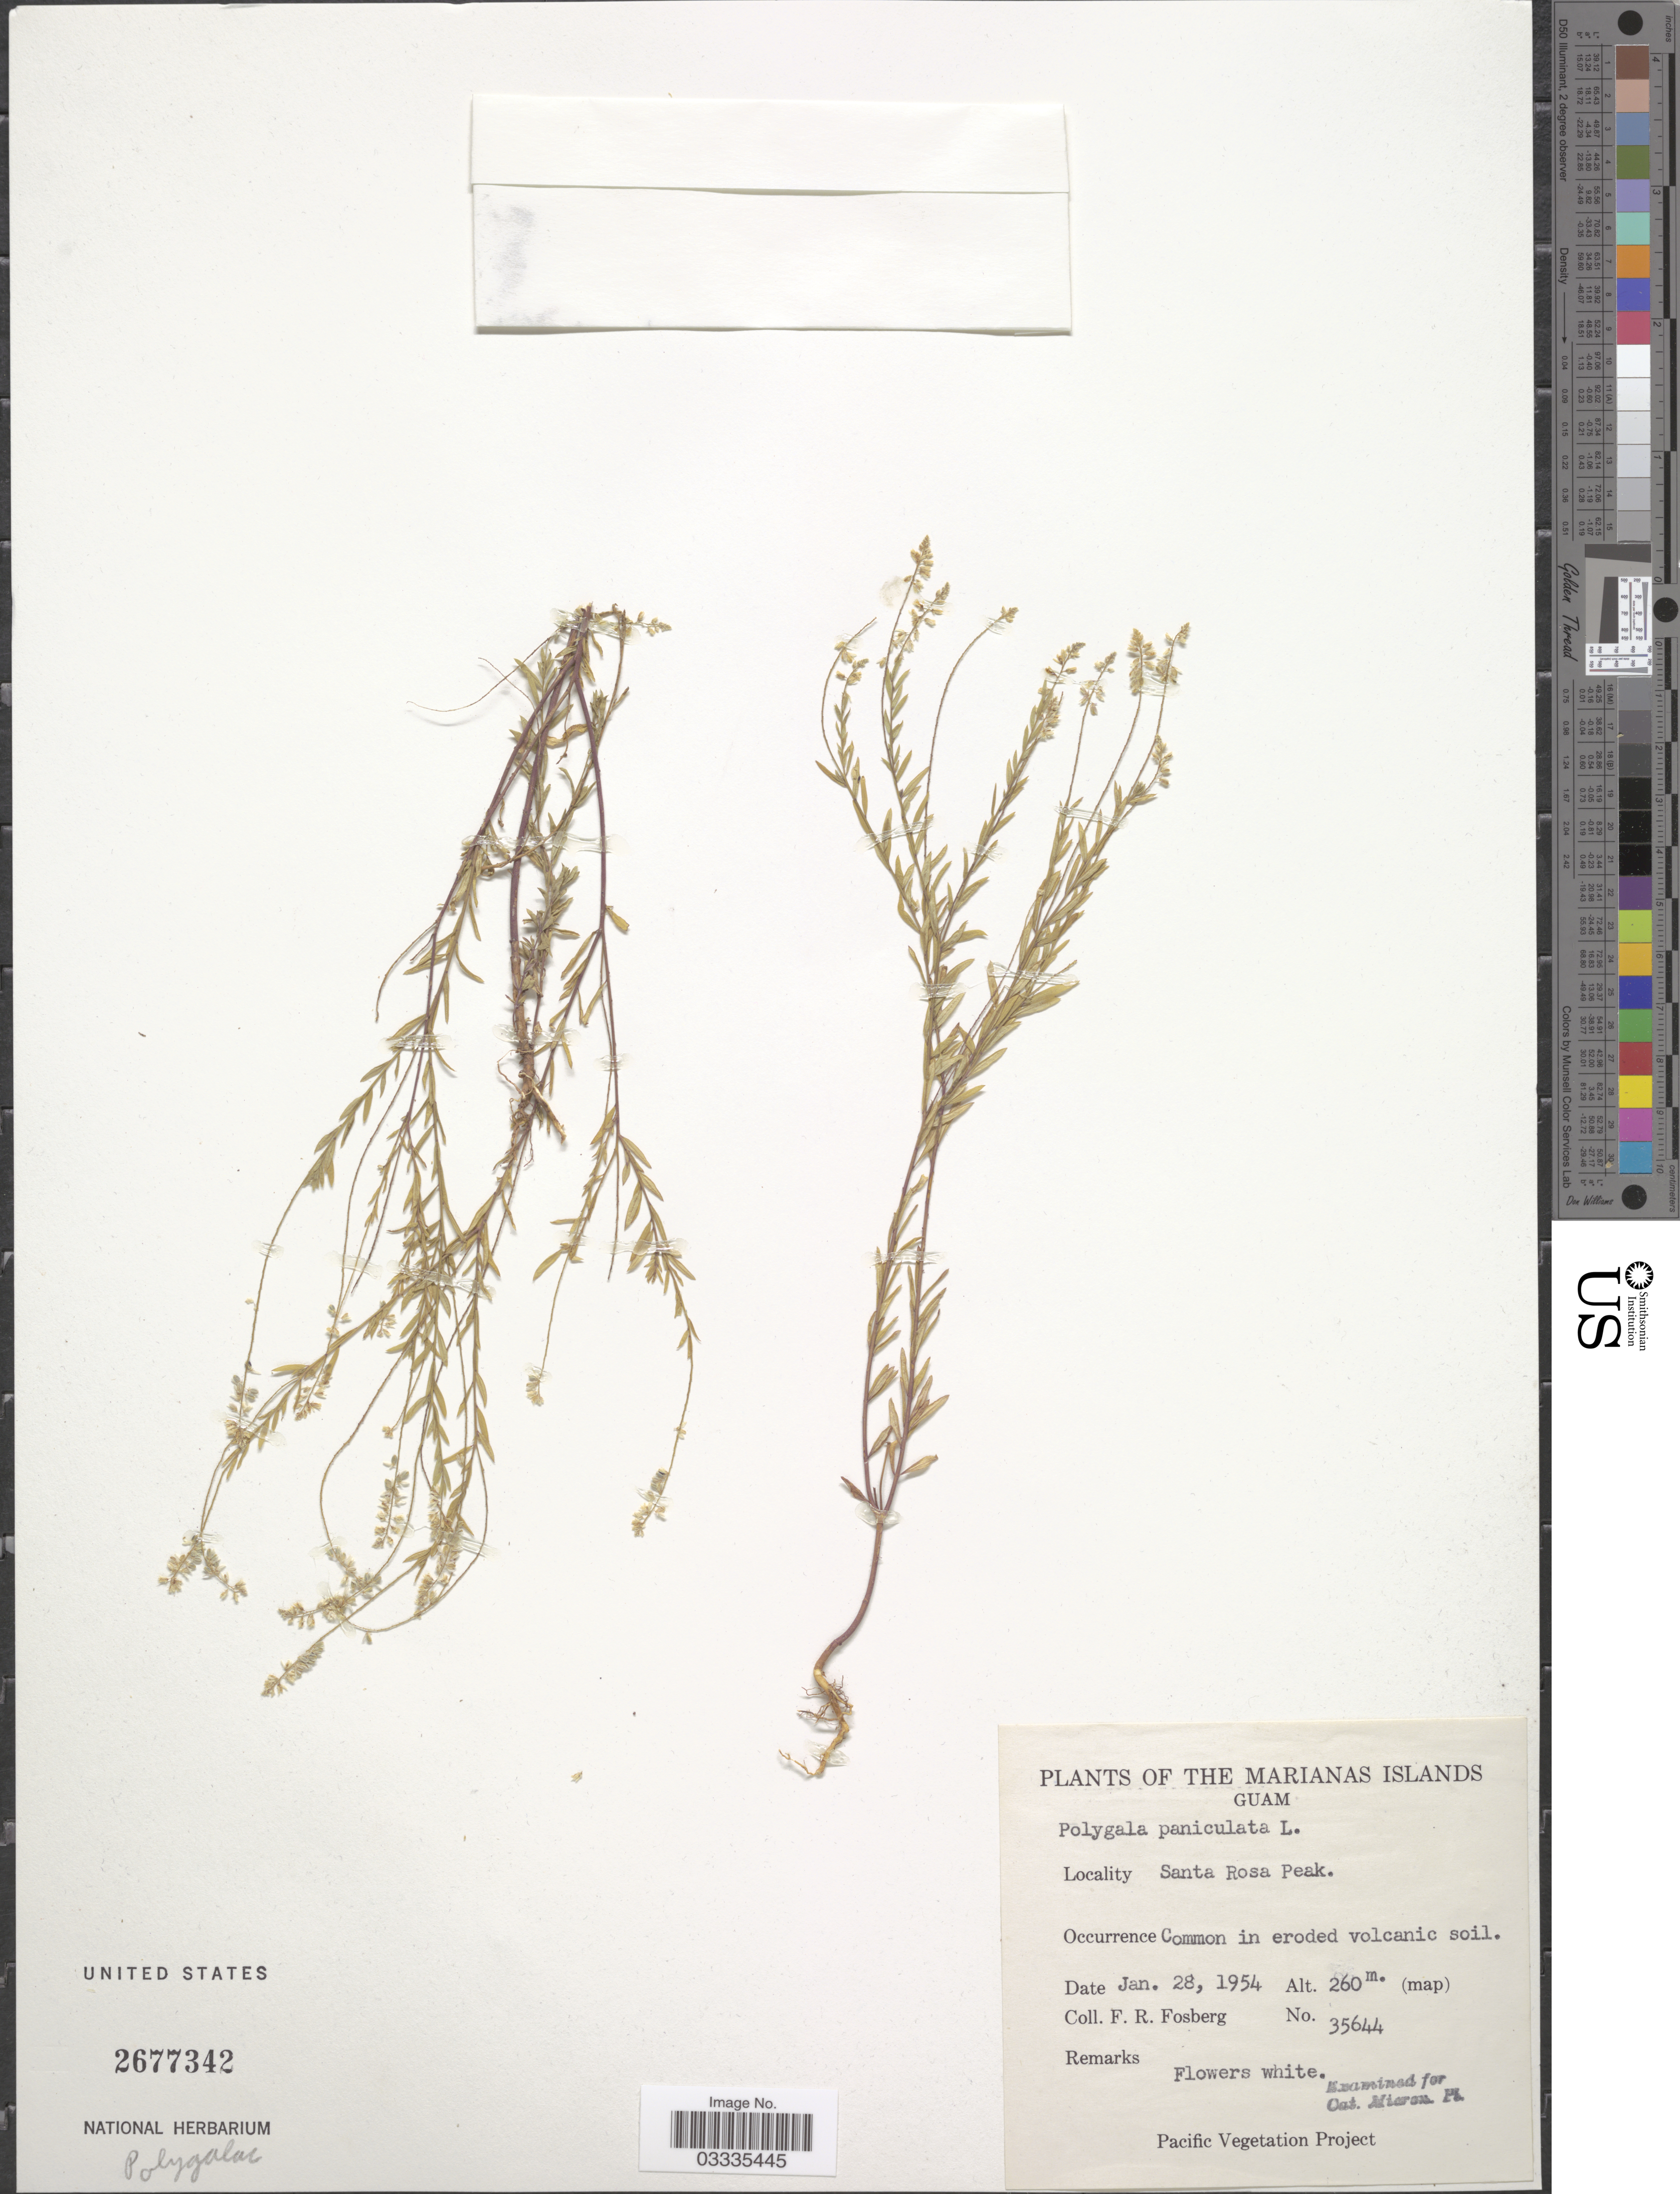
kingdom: Plantae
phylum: Tracheophyta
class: Magnoliopsida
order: Fabales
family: Polygalaceae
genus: Polygala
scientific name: Polygala paniculata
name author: L.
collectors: F. R. Fosberg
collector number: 35644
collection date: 1954-01-28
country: Guam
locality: Marianas Islands. Guam. Santa Rosa Peak.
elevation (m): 260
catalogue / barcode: US 2677342